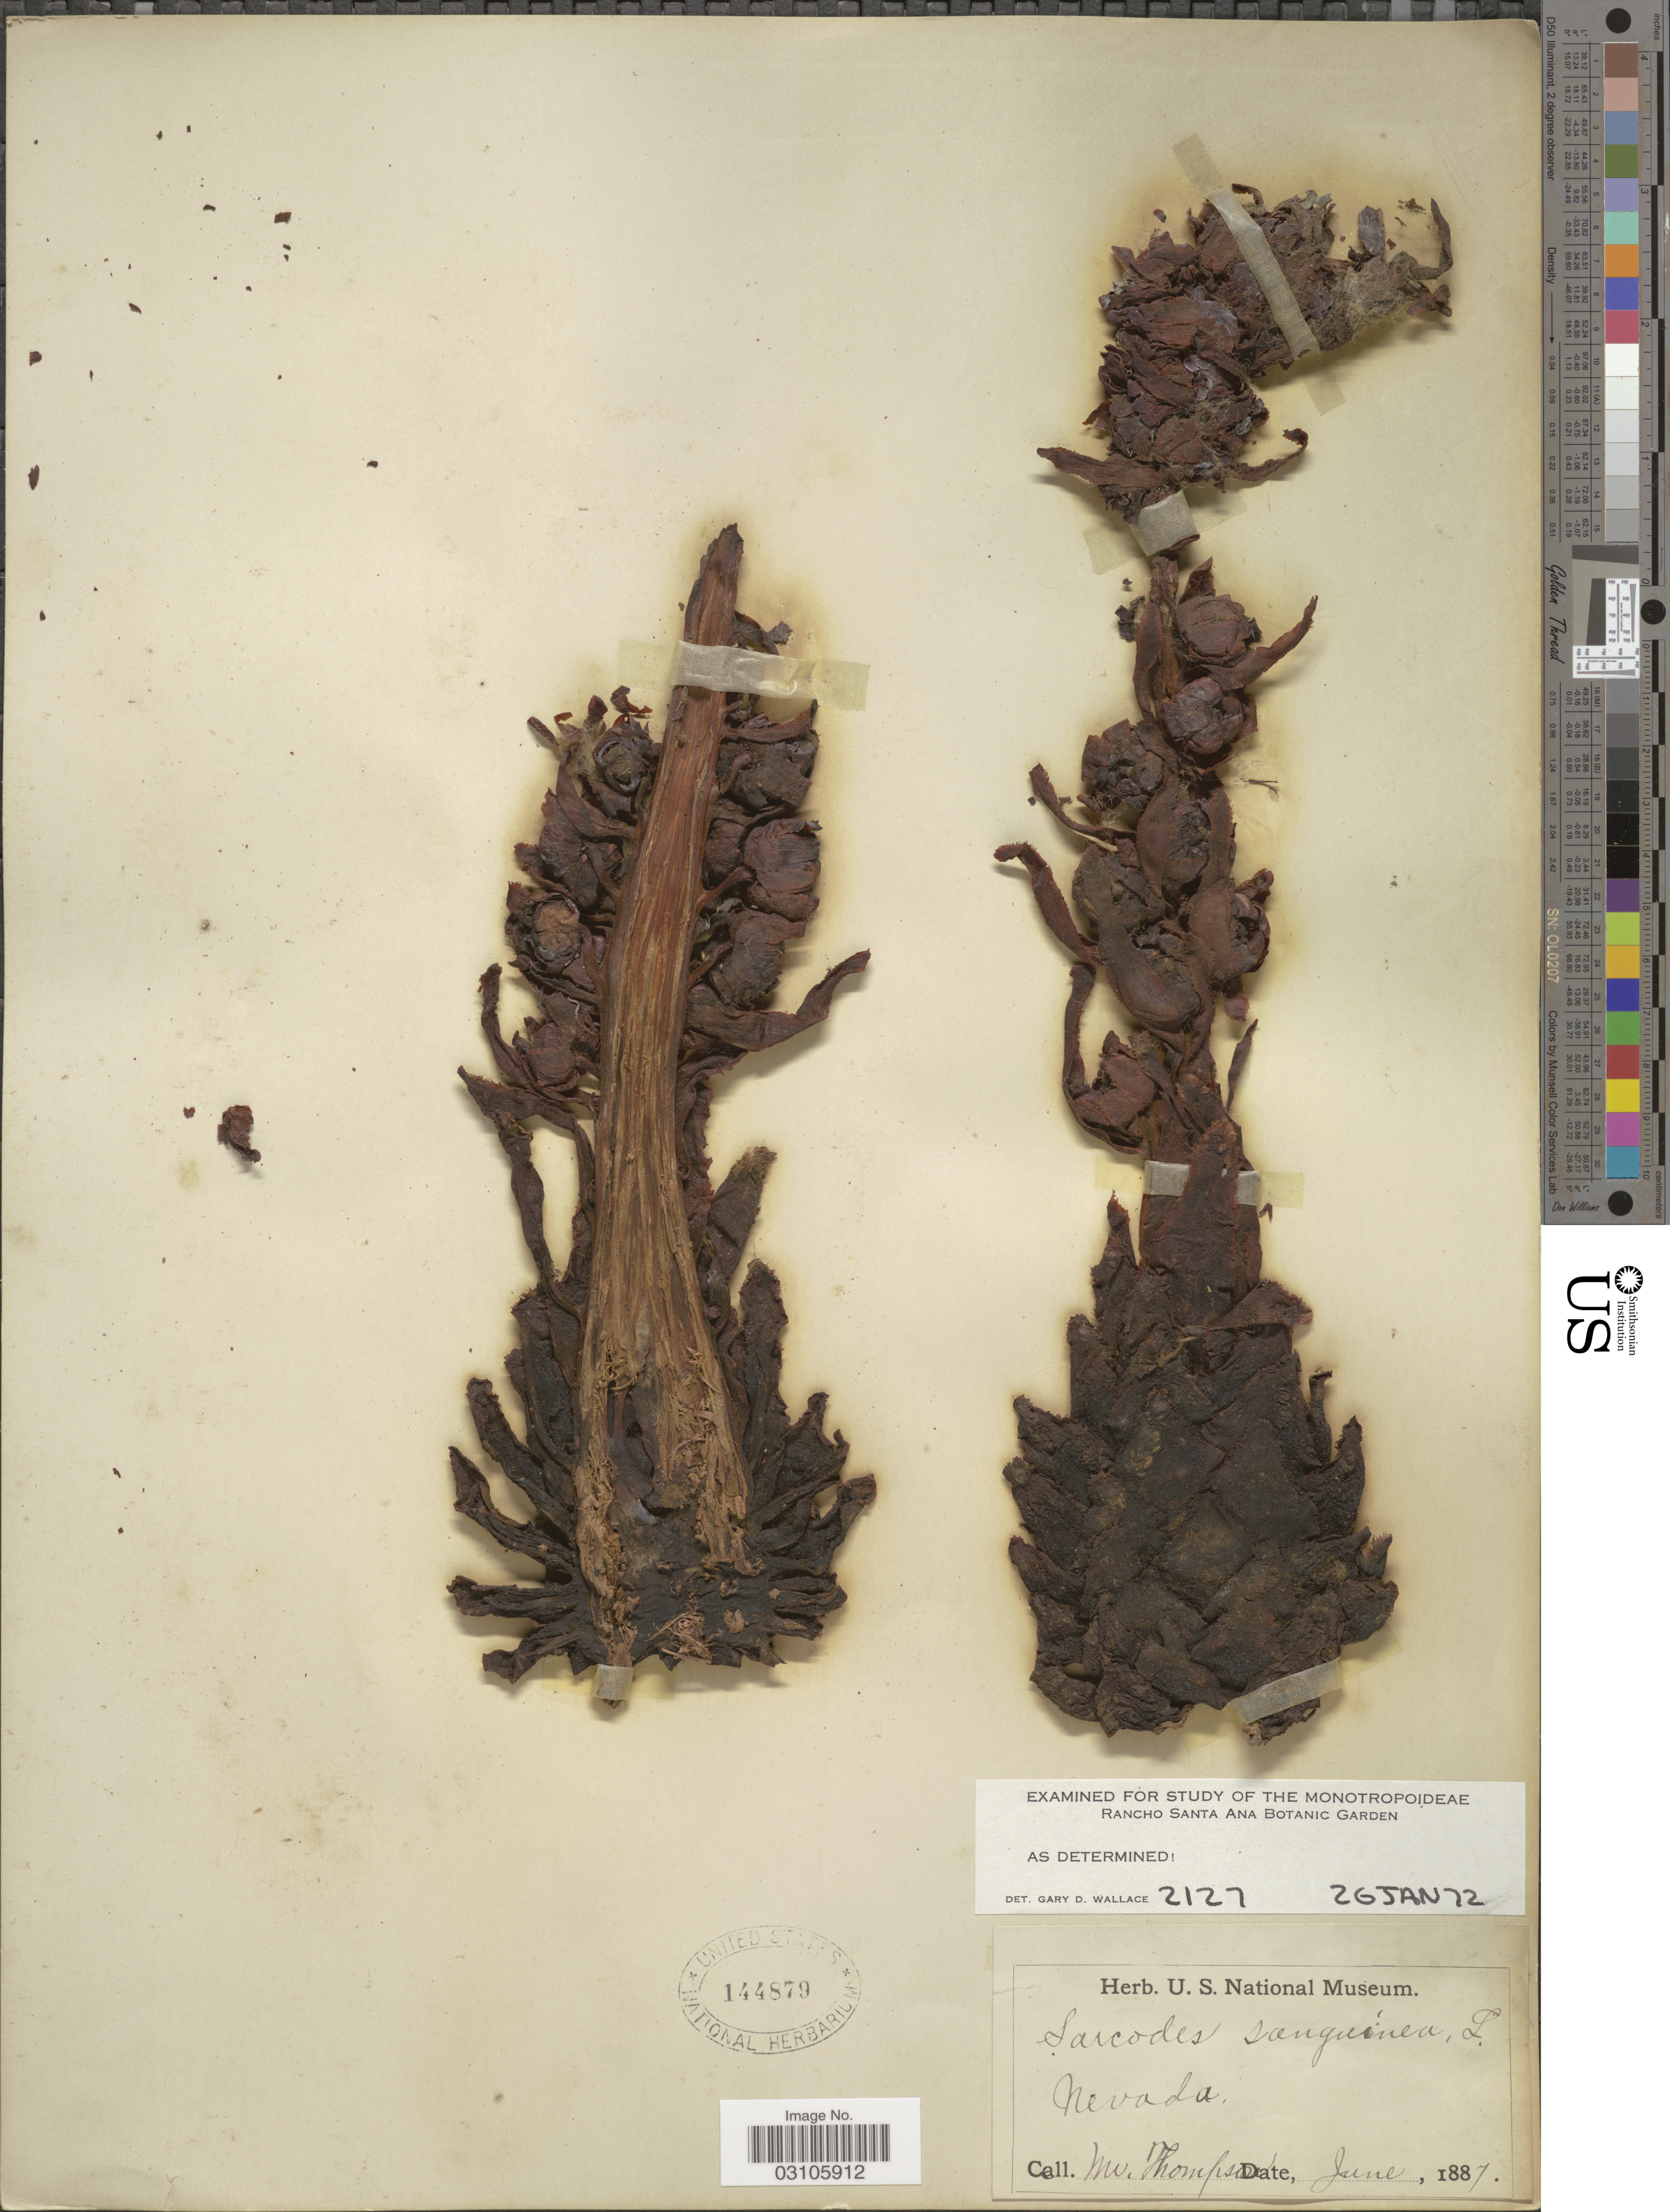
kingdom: Plantae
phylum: Tracheophyta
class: Magnoliopsida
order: Ericales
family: Ericaceae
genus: Sarcodes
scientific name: Sarcodes sanguinea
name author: Torr.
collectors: Thompson, --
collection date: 1887-06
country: United States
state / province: Nevada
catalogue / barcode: US 144879